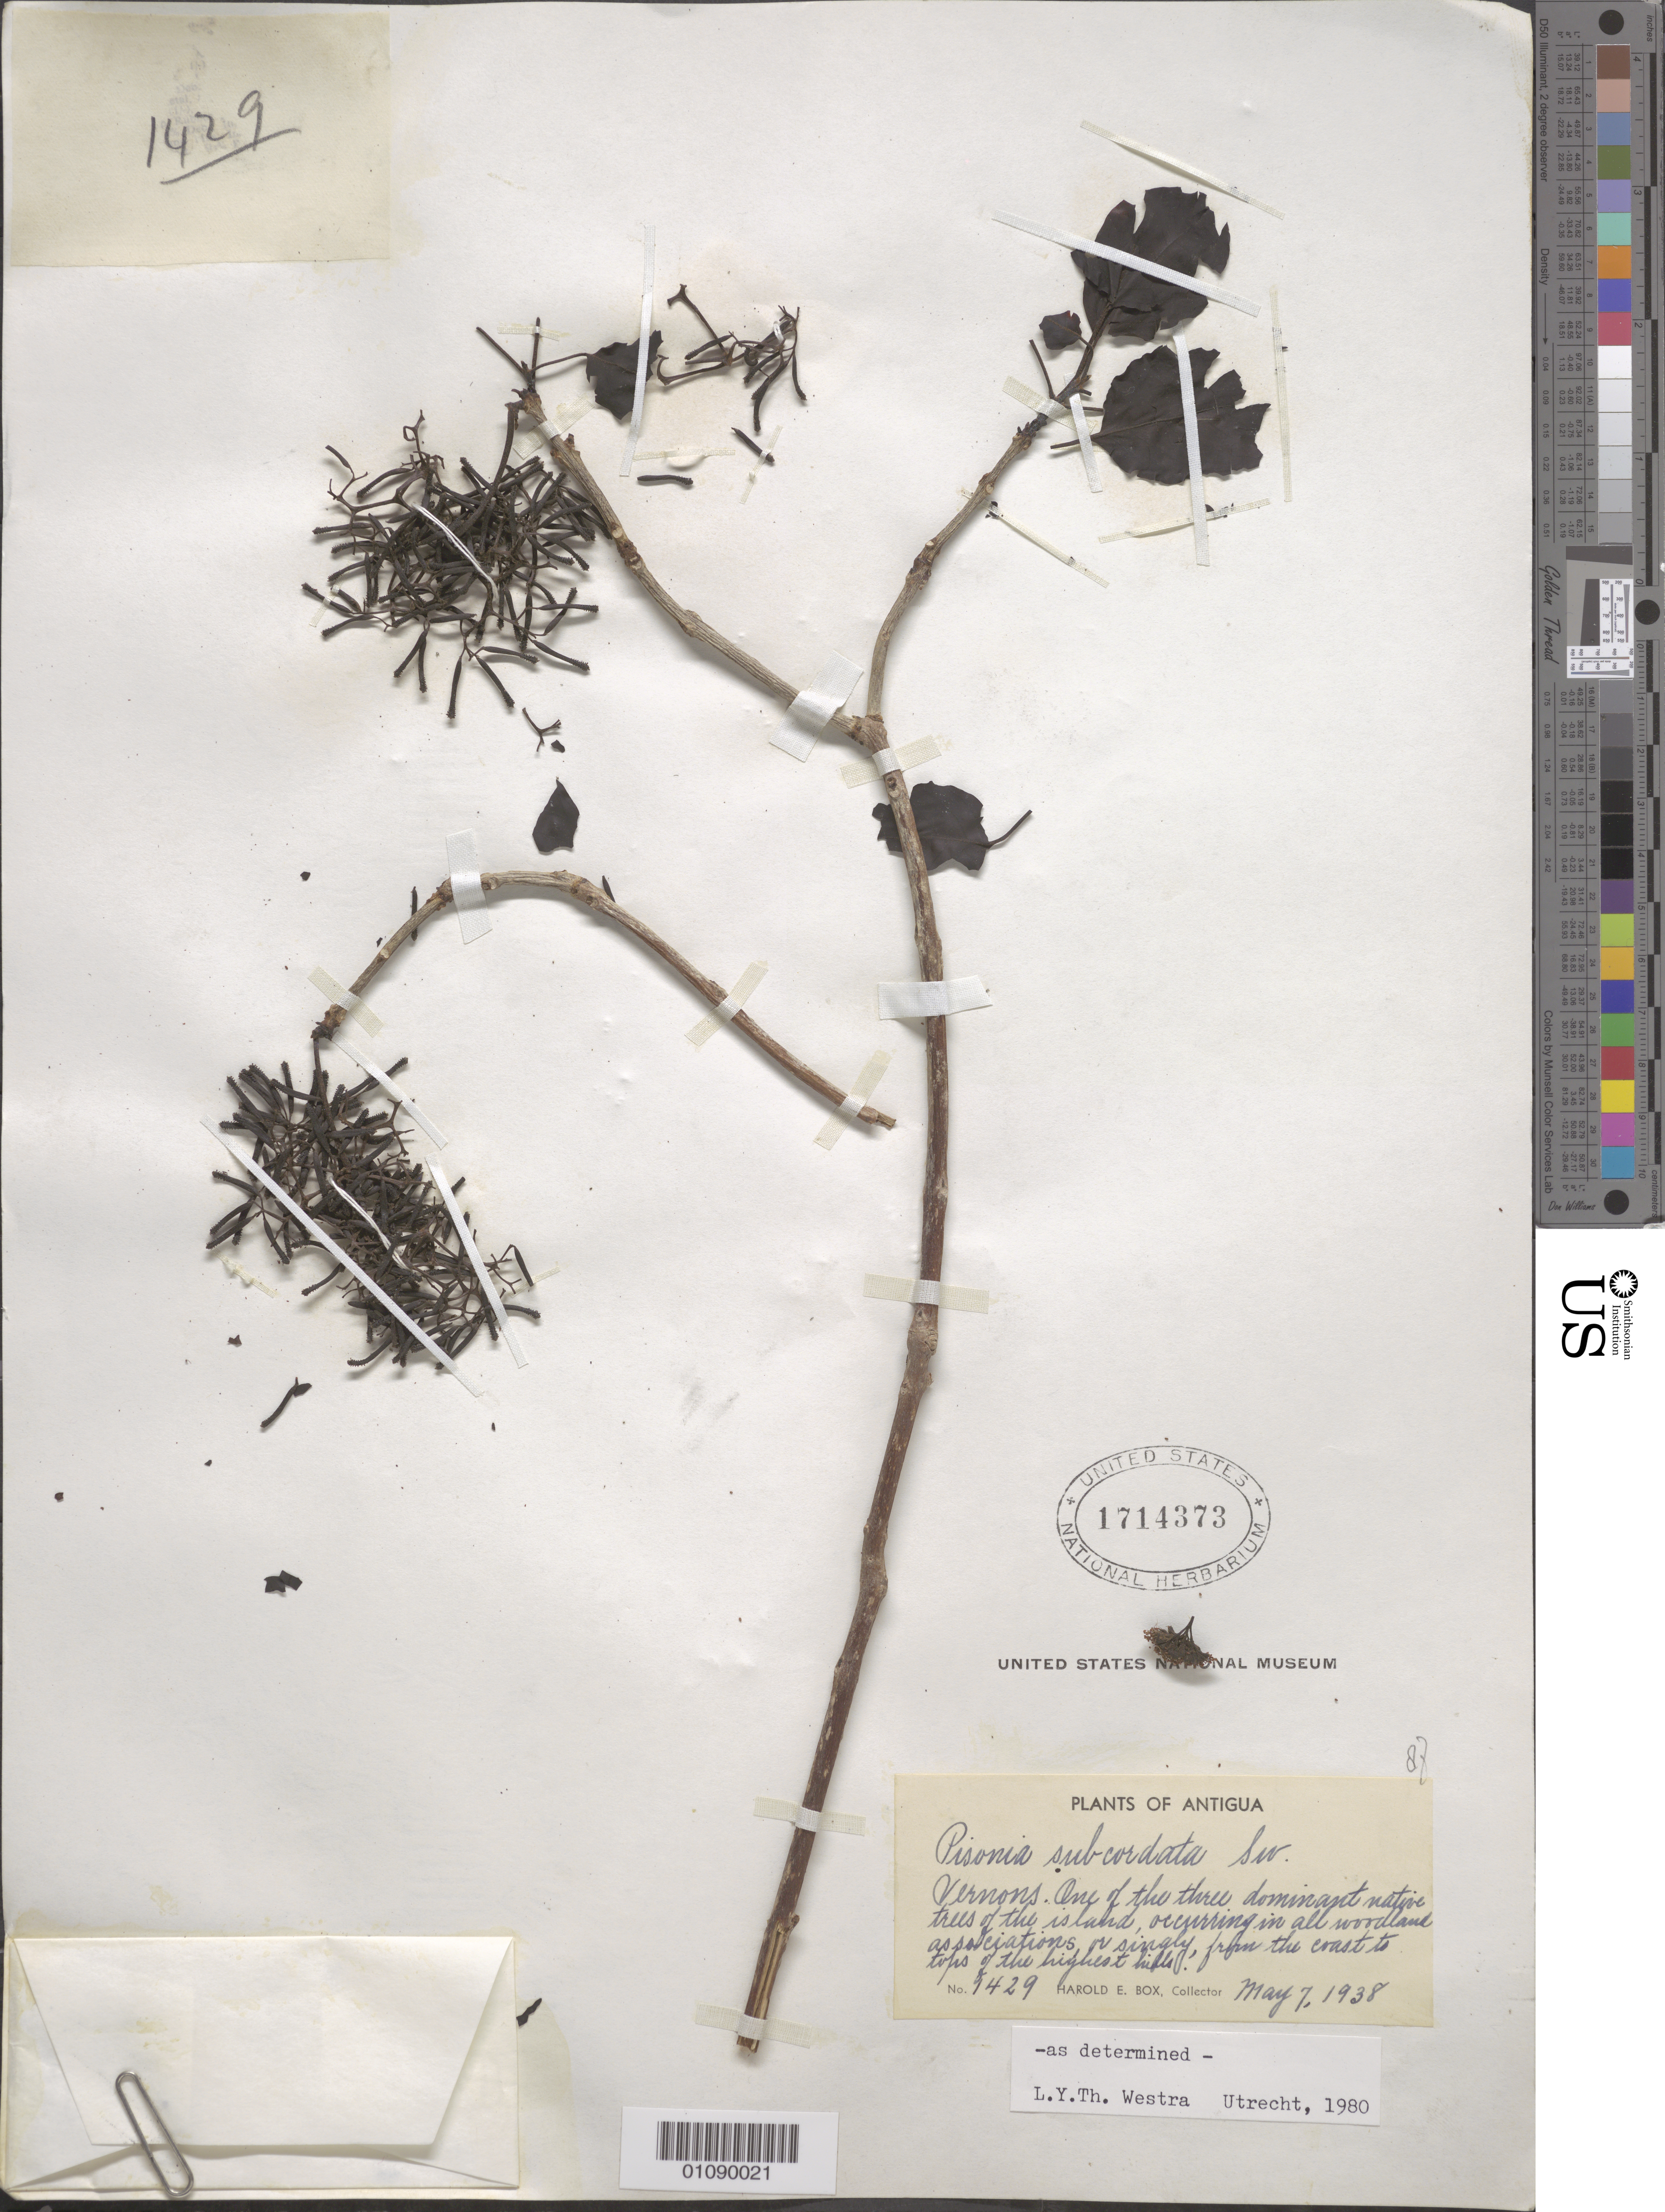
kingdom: Plantae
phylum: Tracheophyta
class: Magnoliopsida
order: Caryophyllales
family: Nyctaginaceae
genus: Pisonia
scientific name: Pisonia subcordata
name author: Sw.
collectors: H. E. Box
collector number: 1429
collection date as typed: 07 May 1938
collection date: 1938-05-07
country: Antigua and Barbuda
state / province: Saint Peter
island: Antigua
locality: Vernons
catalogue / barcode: US 1714373